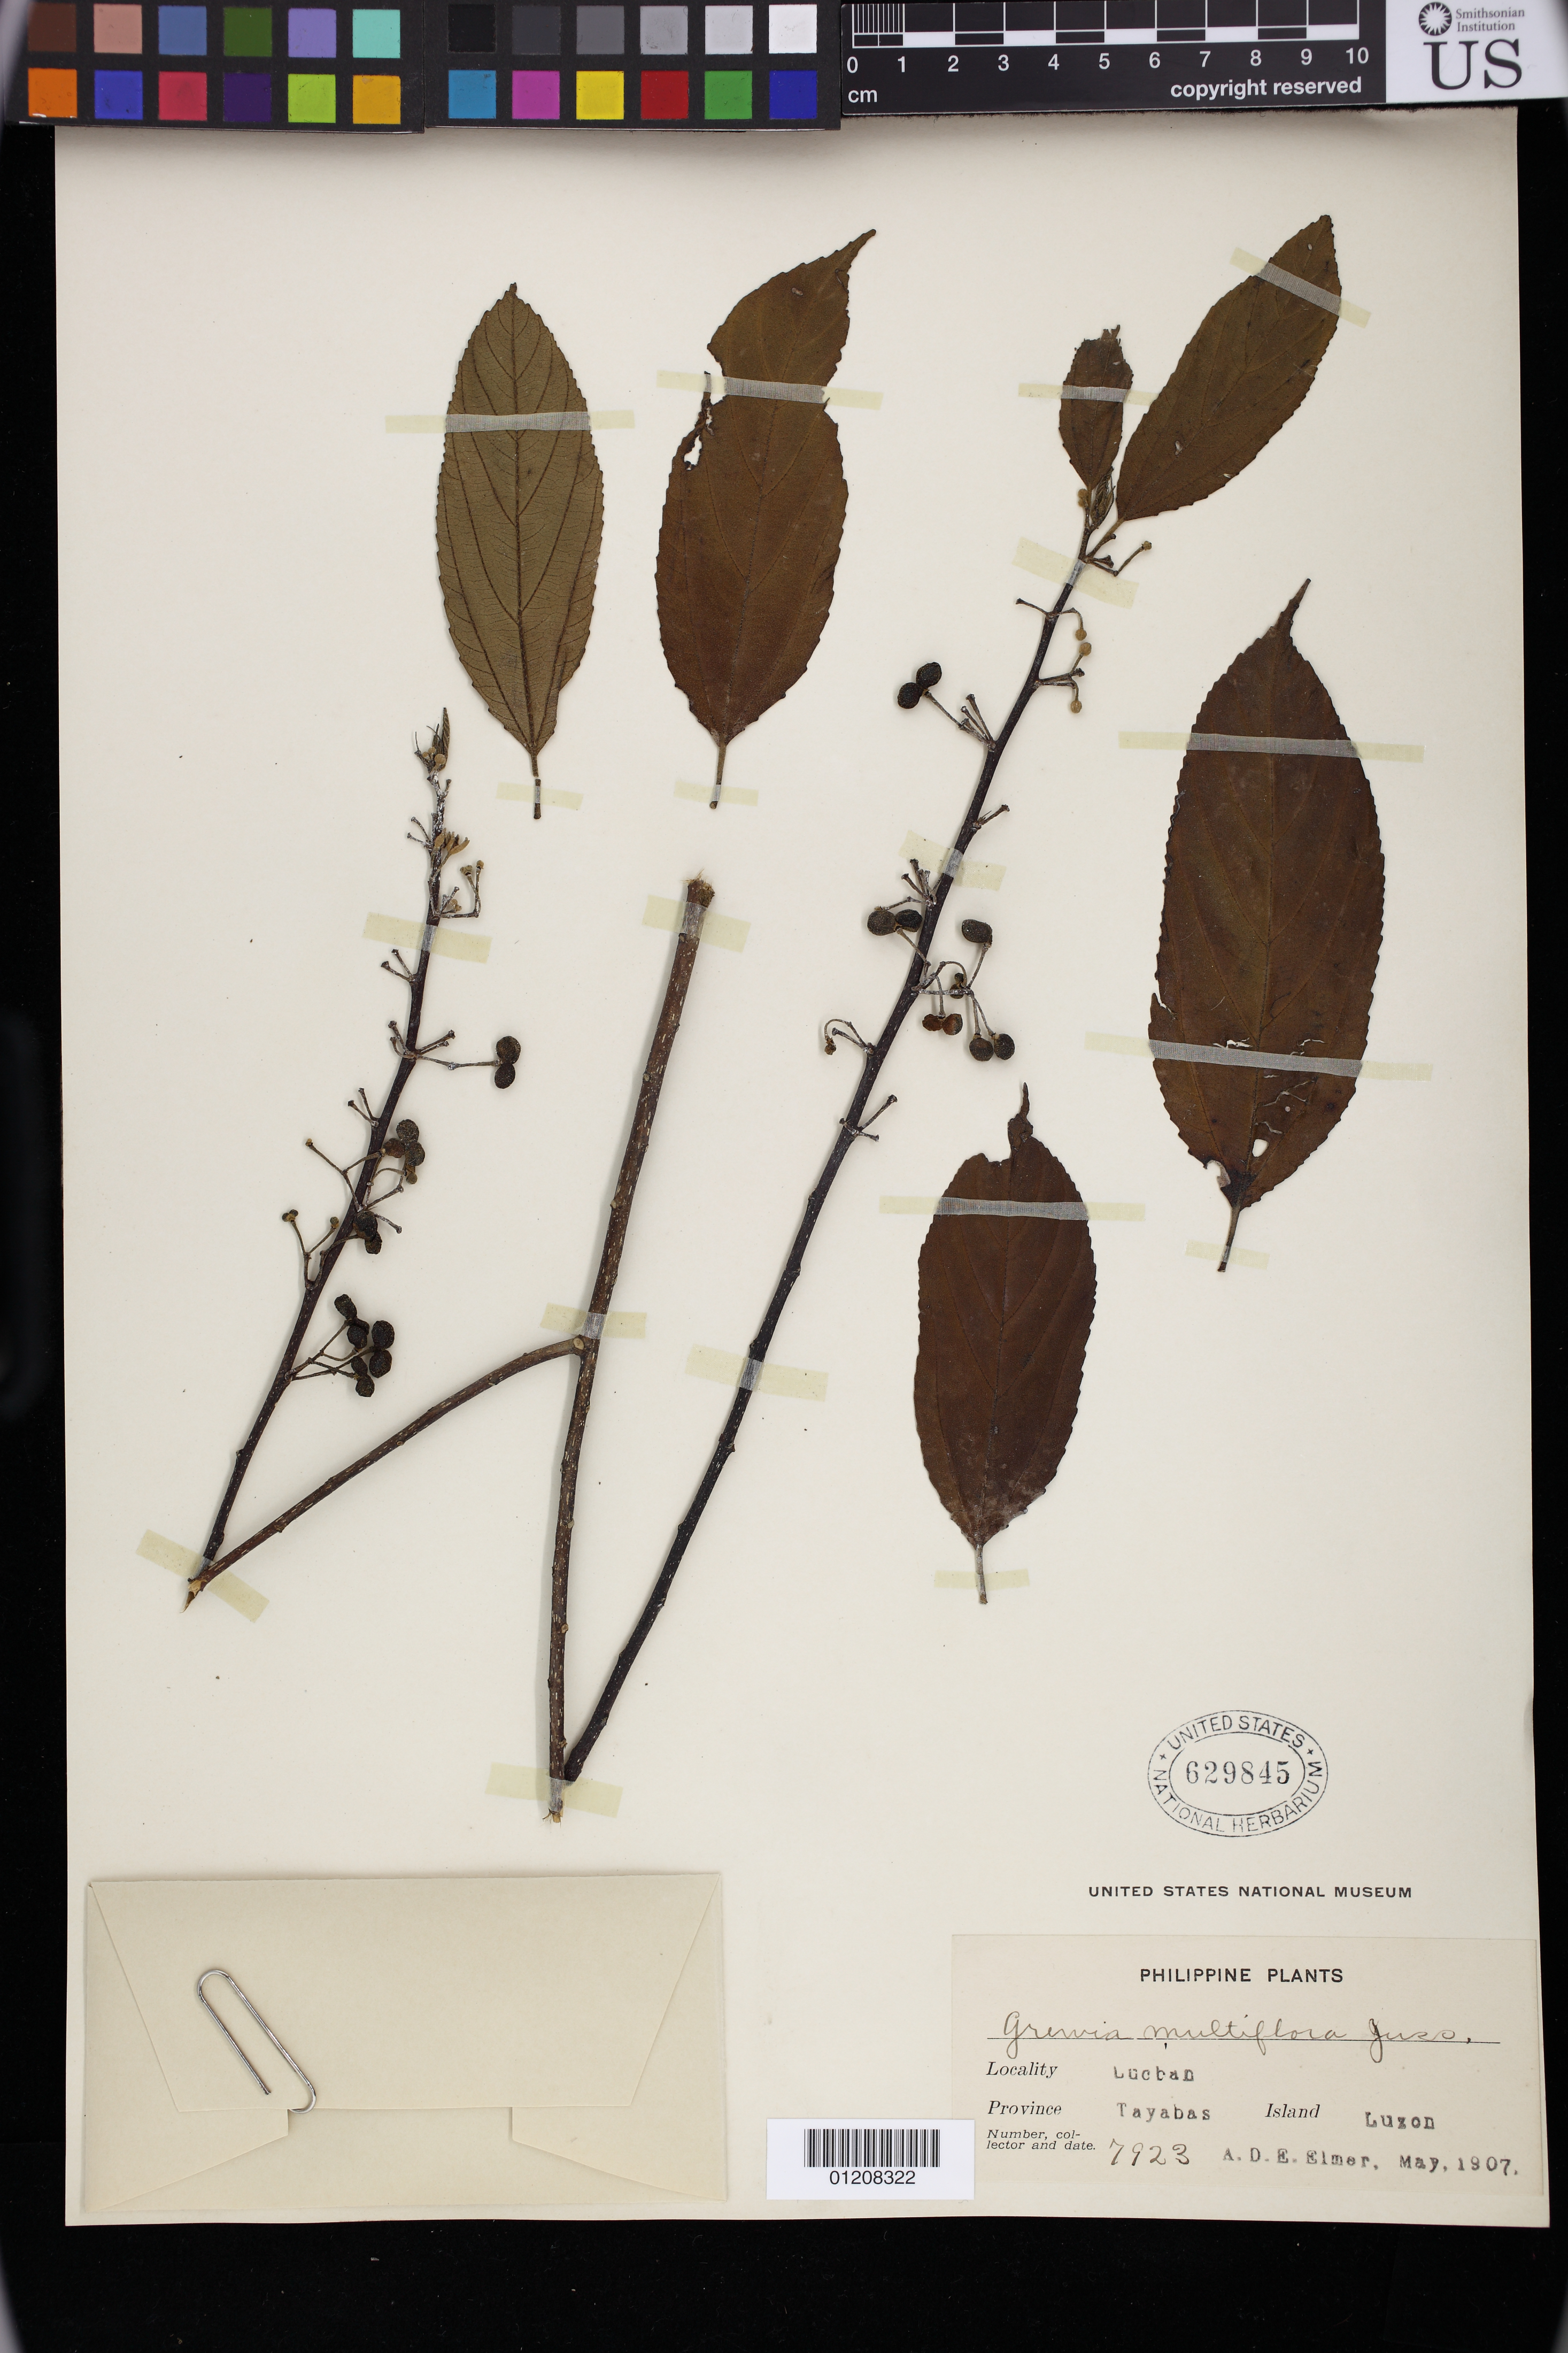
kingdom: Plantae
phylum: Tracheophyta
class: Magnoliopsida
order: Malvales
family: Malvaceae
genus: Grewia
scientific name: Grewia multiflora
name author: Juss.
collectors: A. D. E. Elmer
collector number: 7923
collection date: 1907-05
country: Philippines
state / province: Calabarzon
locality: Lucban. Tayabas Province.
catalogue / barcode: US 629845